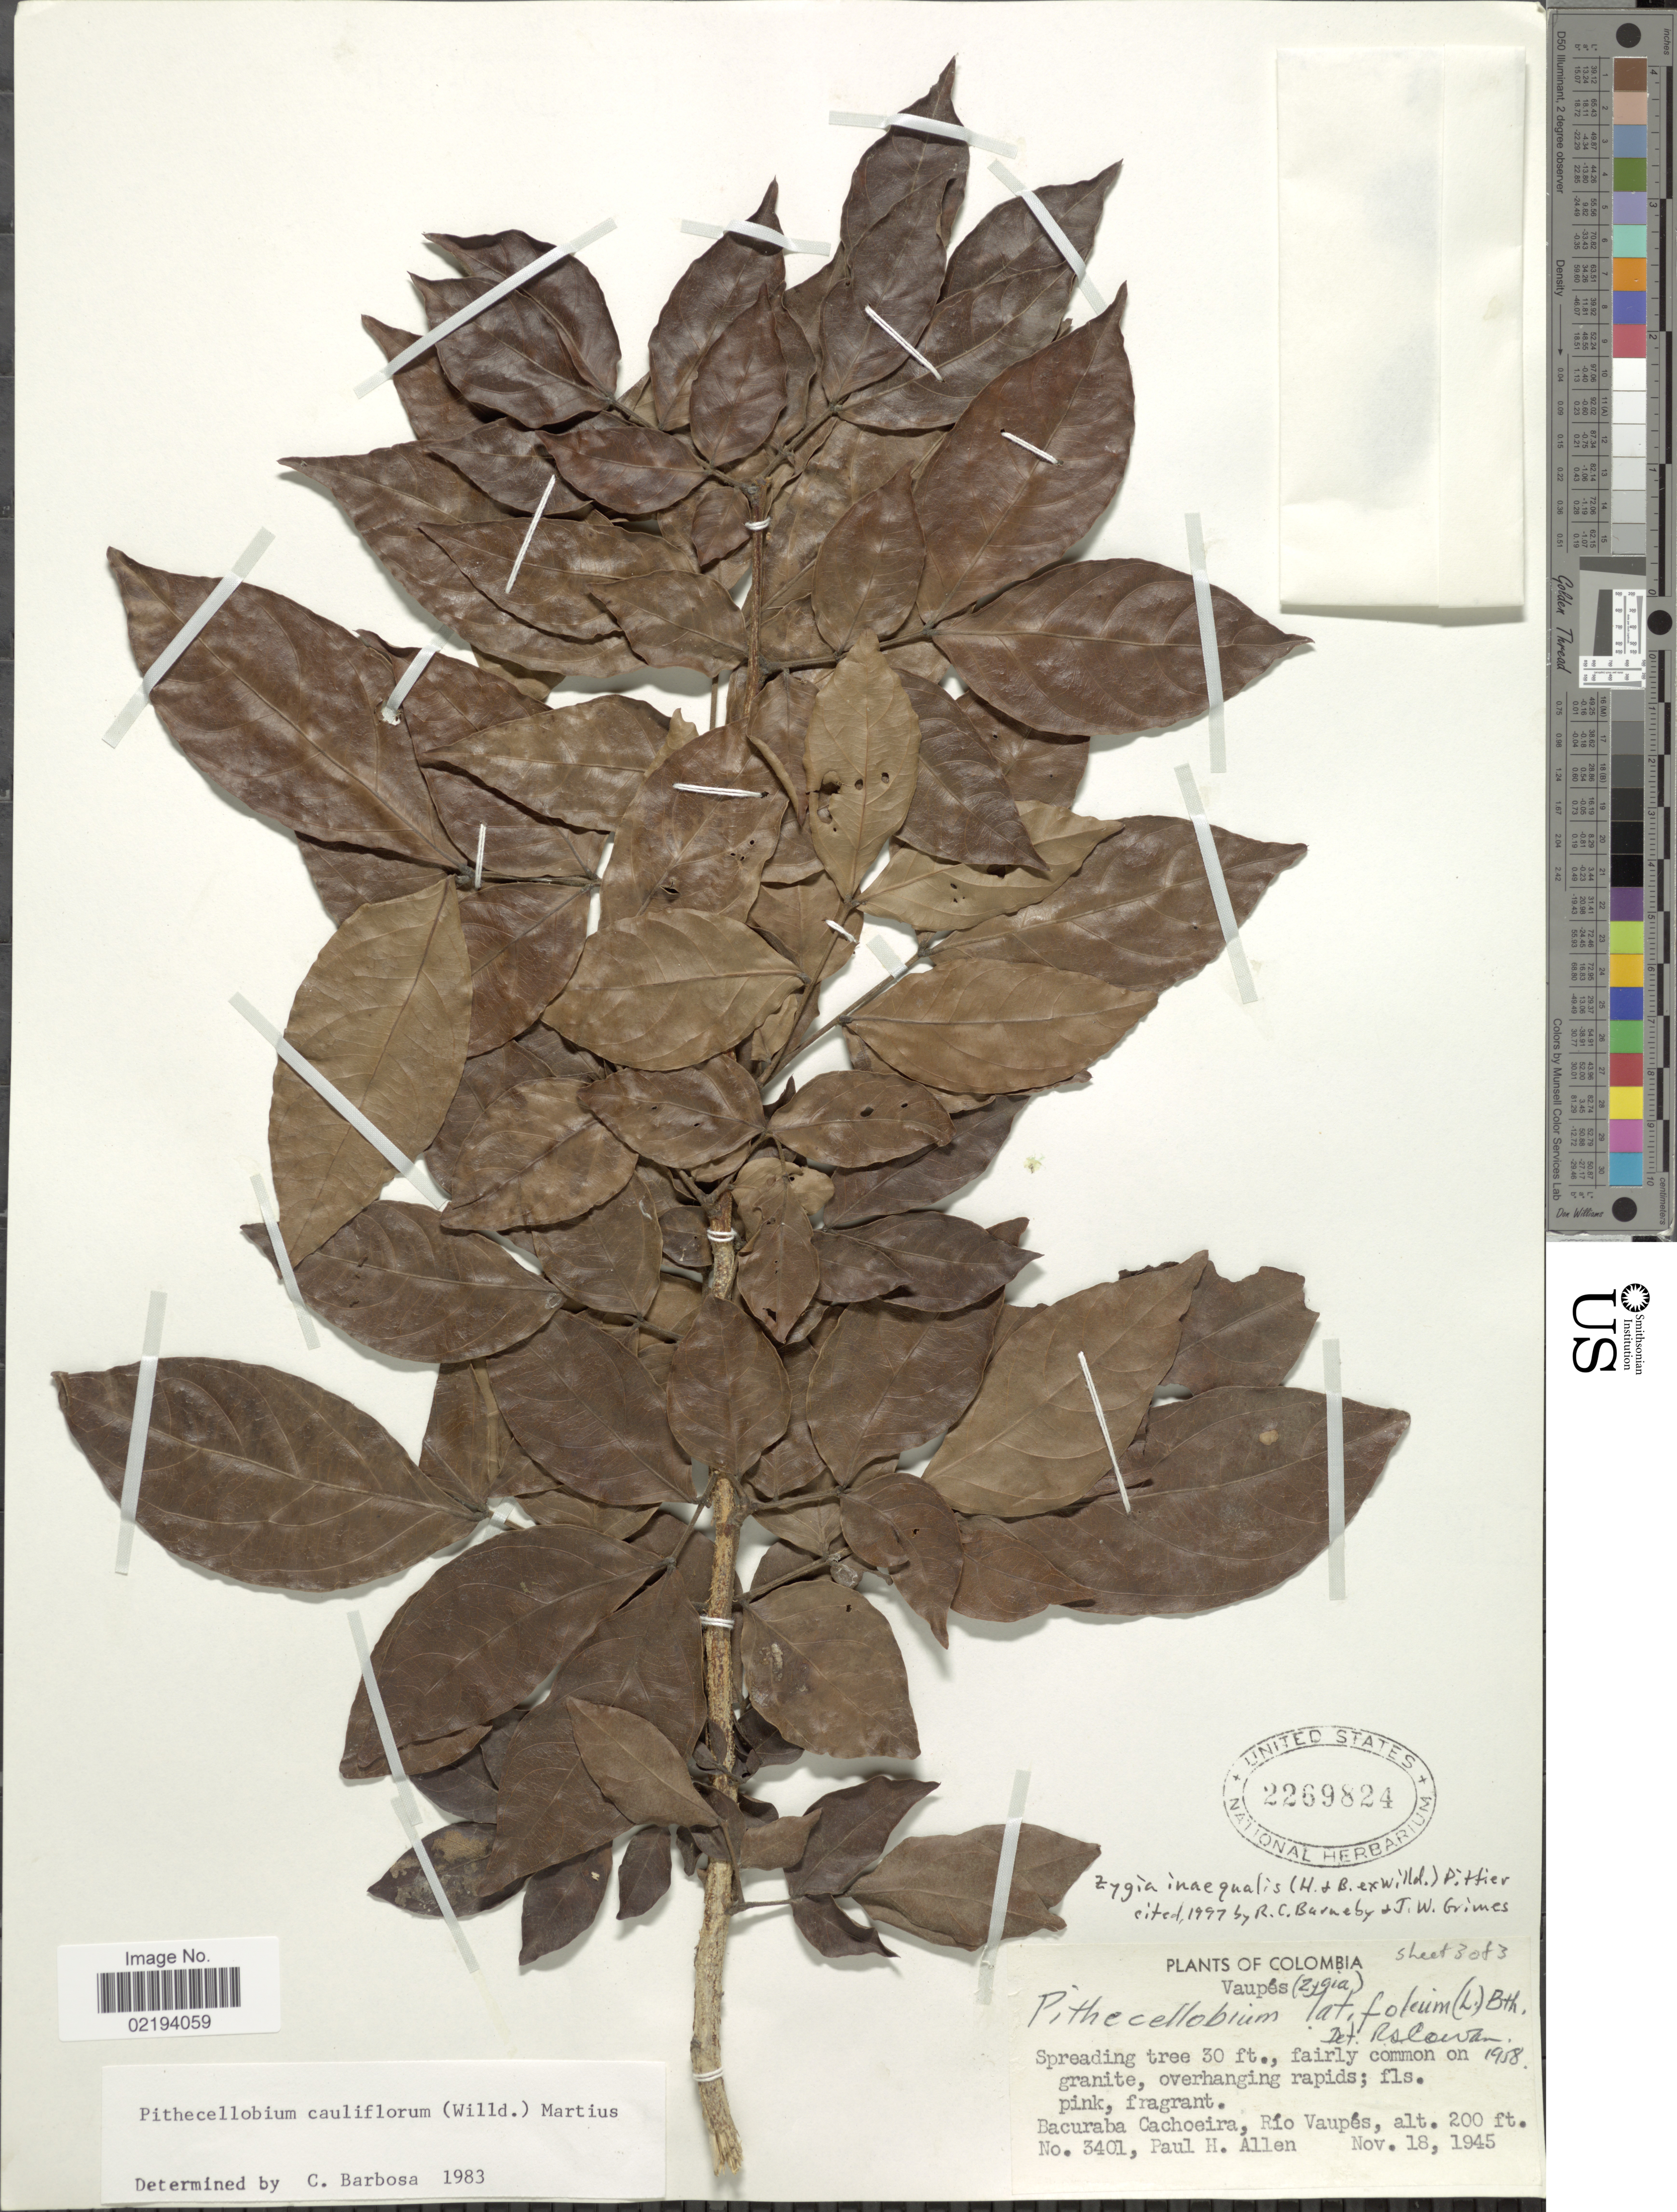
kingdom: Plantae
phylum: Tracheophyta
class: Magnoliopsida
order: Fabales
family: Fabaceae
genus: Zygia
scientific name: Zygia inaequalis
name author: (Humb. & Bonpl. ex Willd.) Pittier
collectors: P. H. Allen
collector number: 3401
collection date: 1945-11-18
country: Colombia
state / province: Vaupés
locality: Bacuraba Cachoeira, Río Vaupés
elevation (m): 61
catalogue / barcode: US 2269824